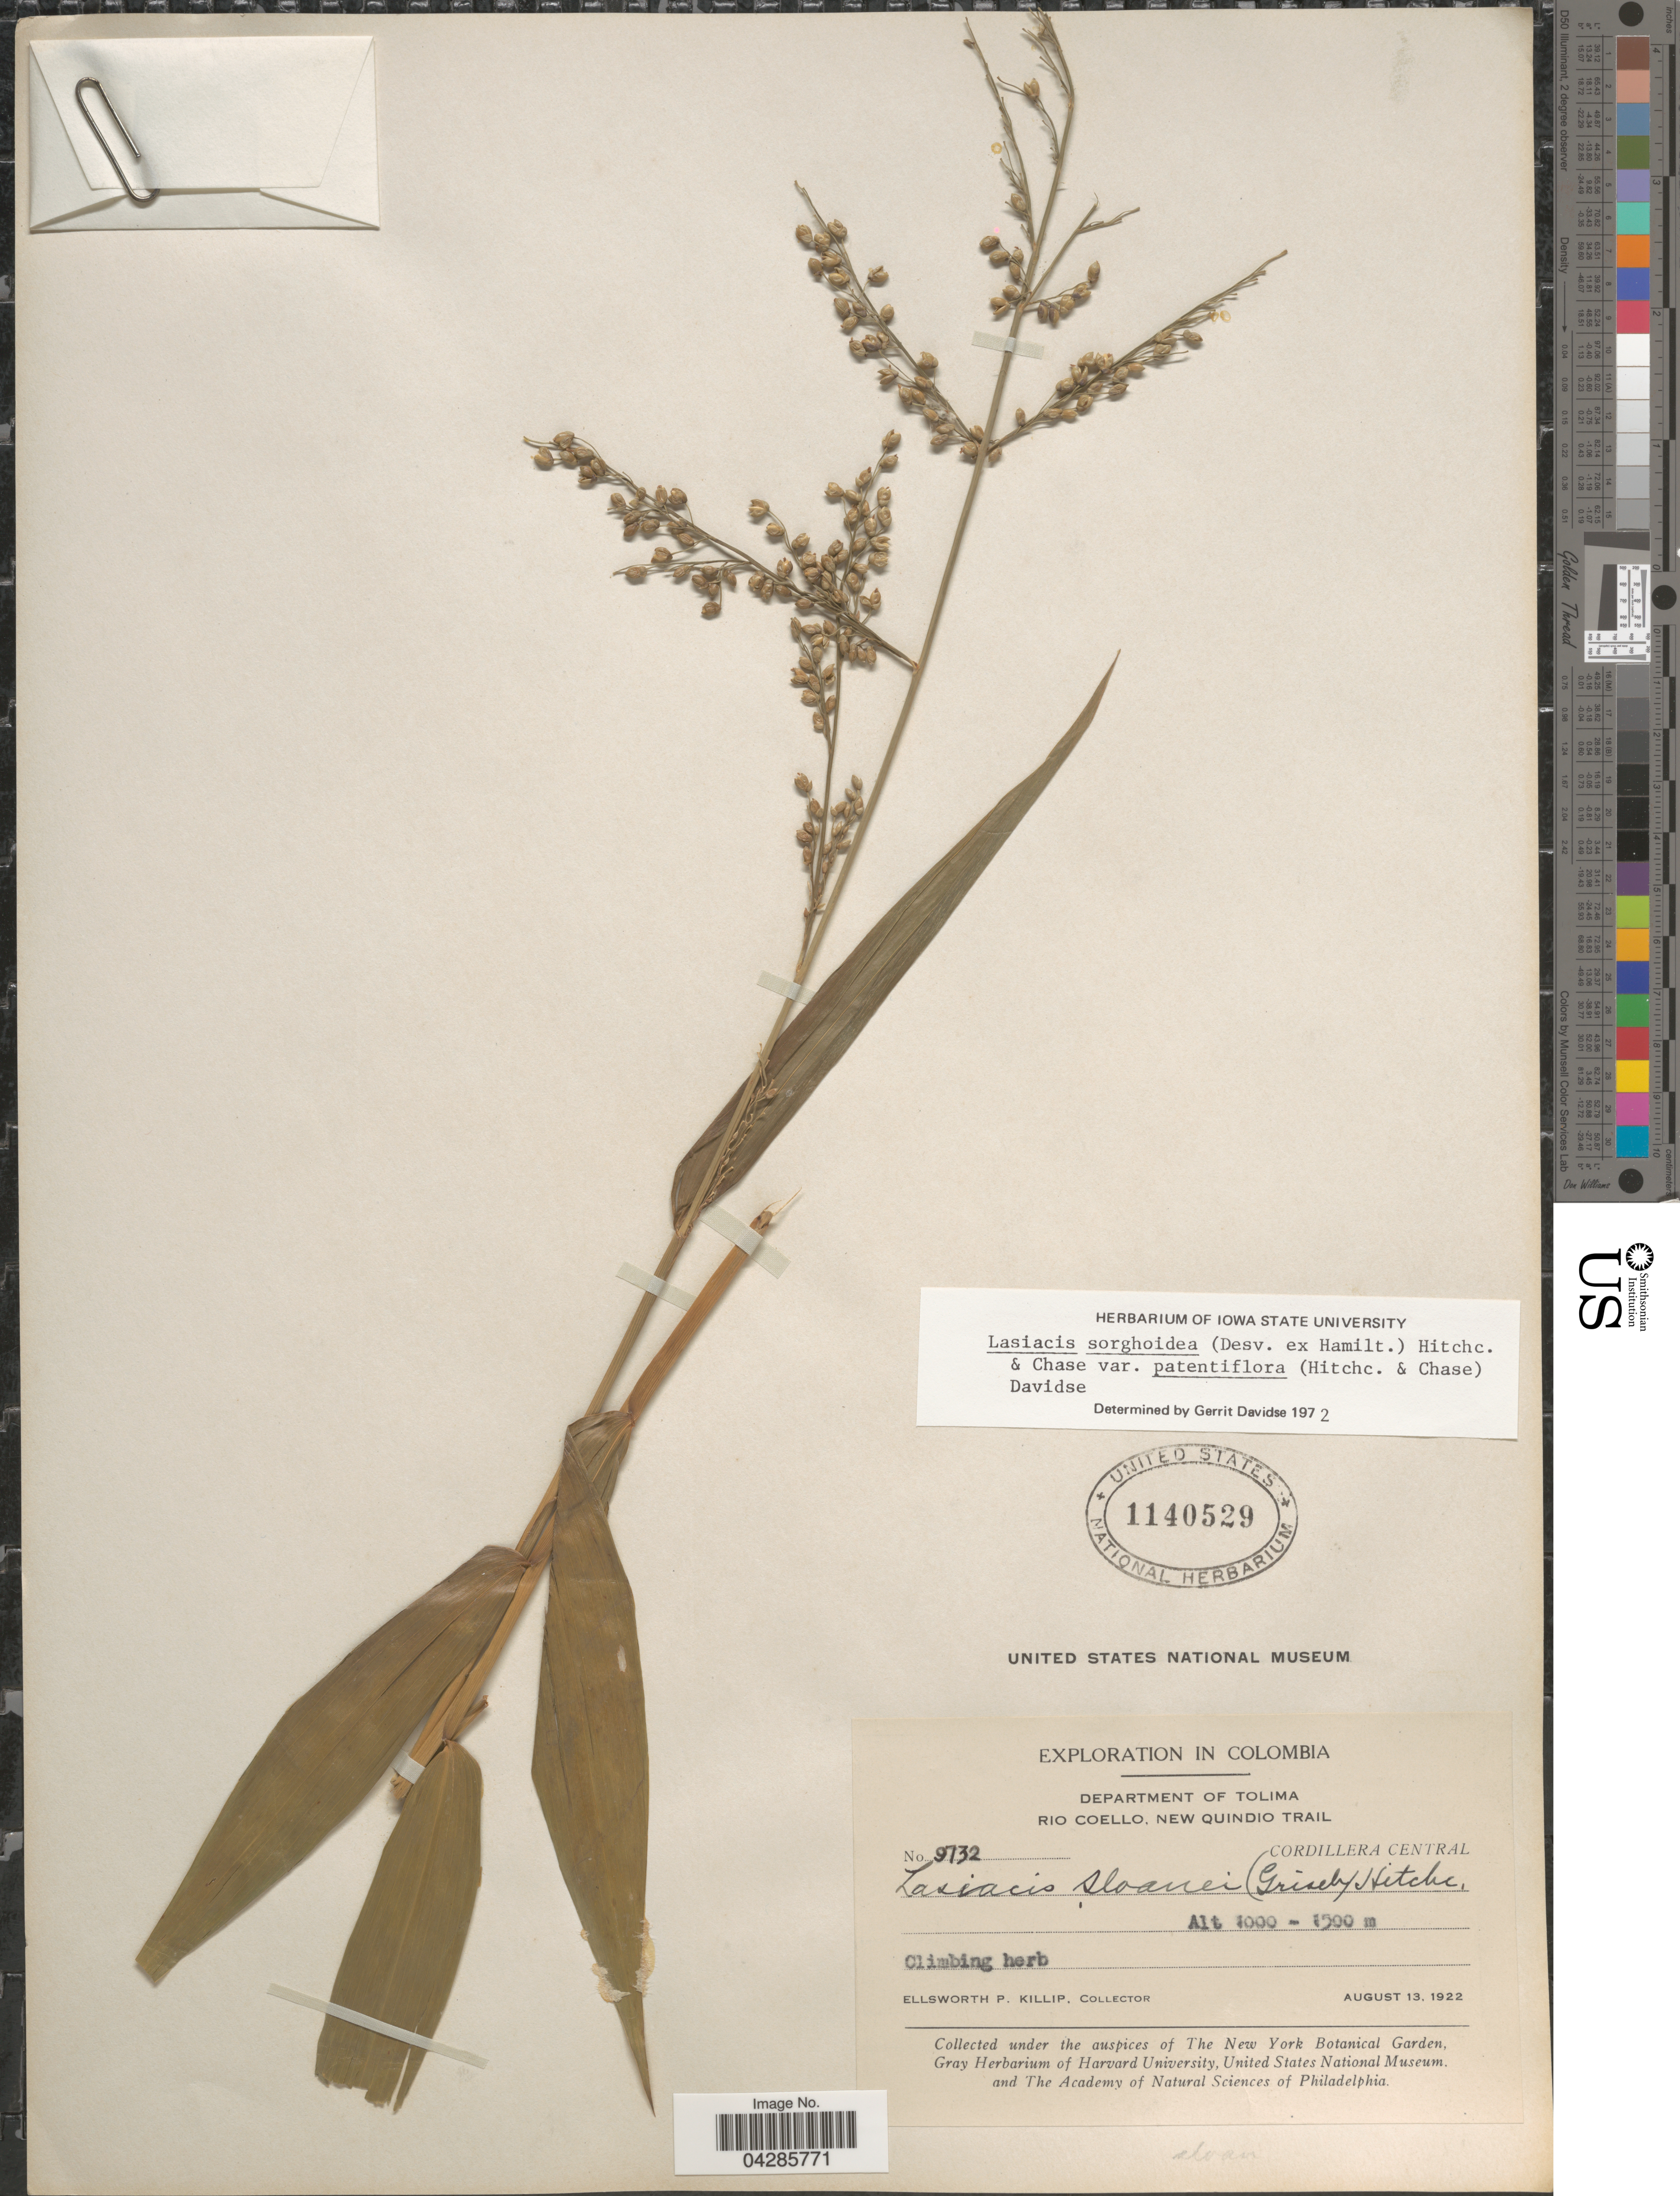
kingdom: Plantae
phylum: Tracheophyta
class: Liliopsida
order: Poales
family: Poaceae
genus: Lasiacis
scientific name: Lasiacis sorghoidea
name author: (Desv. ex Ham.) Hitchc. & Chase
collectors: E. P. Killip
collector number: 9732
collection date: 1922-08-13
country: Colombia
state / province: Tolima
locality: Exploration in Colombia. Department of Tolima. Rio Coello. New Quindio Trail. Cordillera Central.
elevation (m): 1000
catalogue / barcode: US 1140529